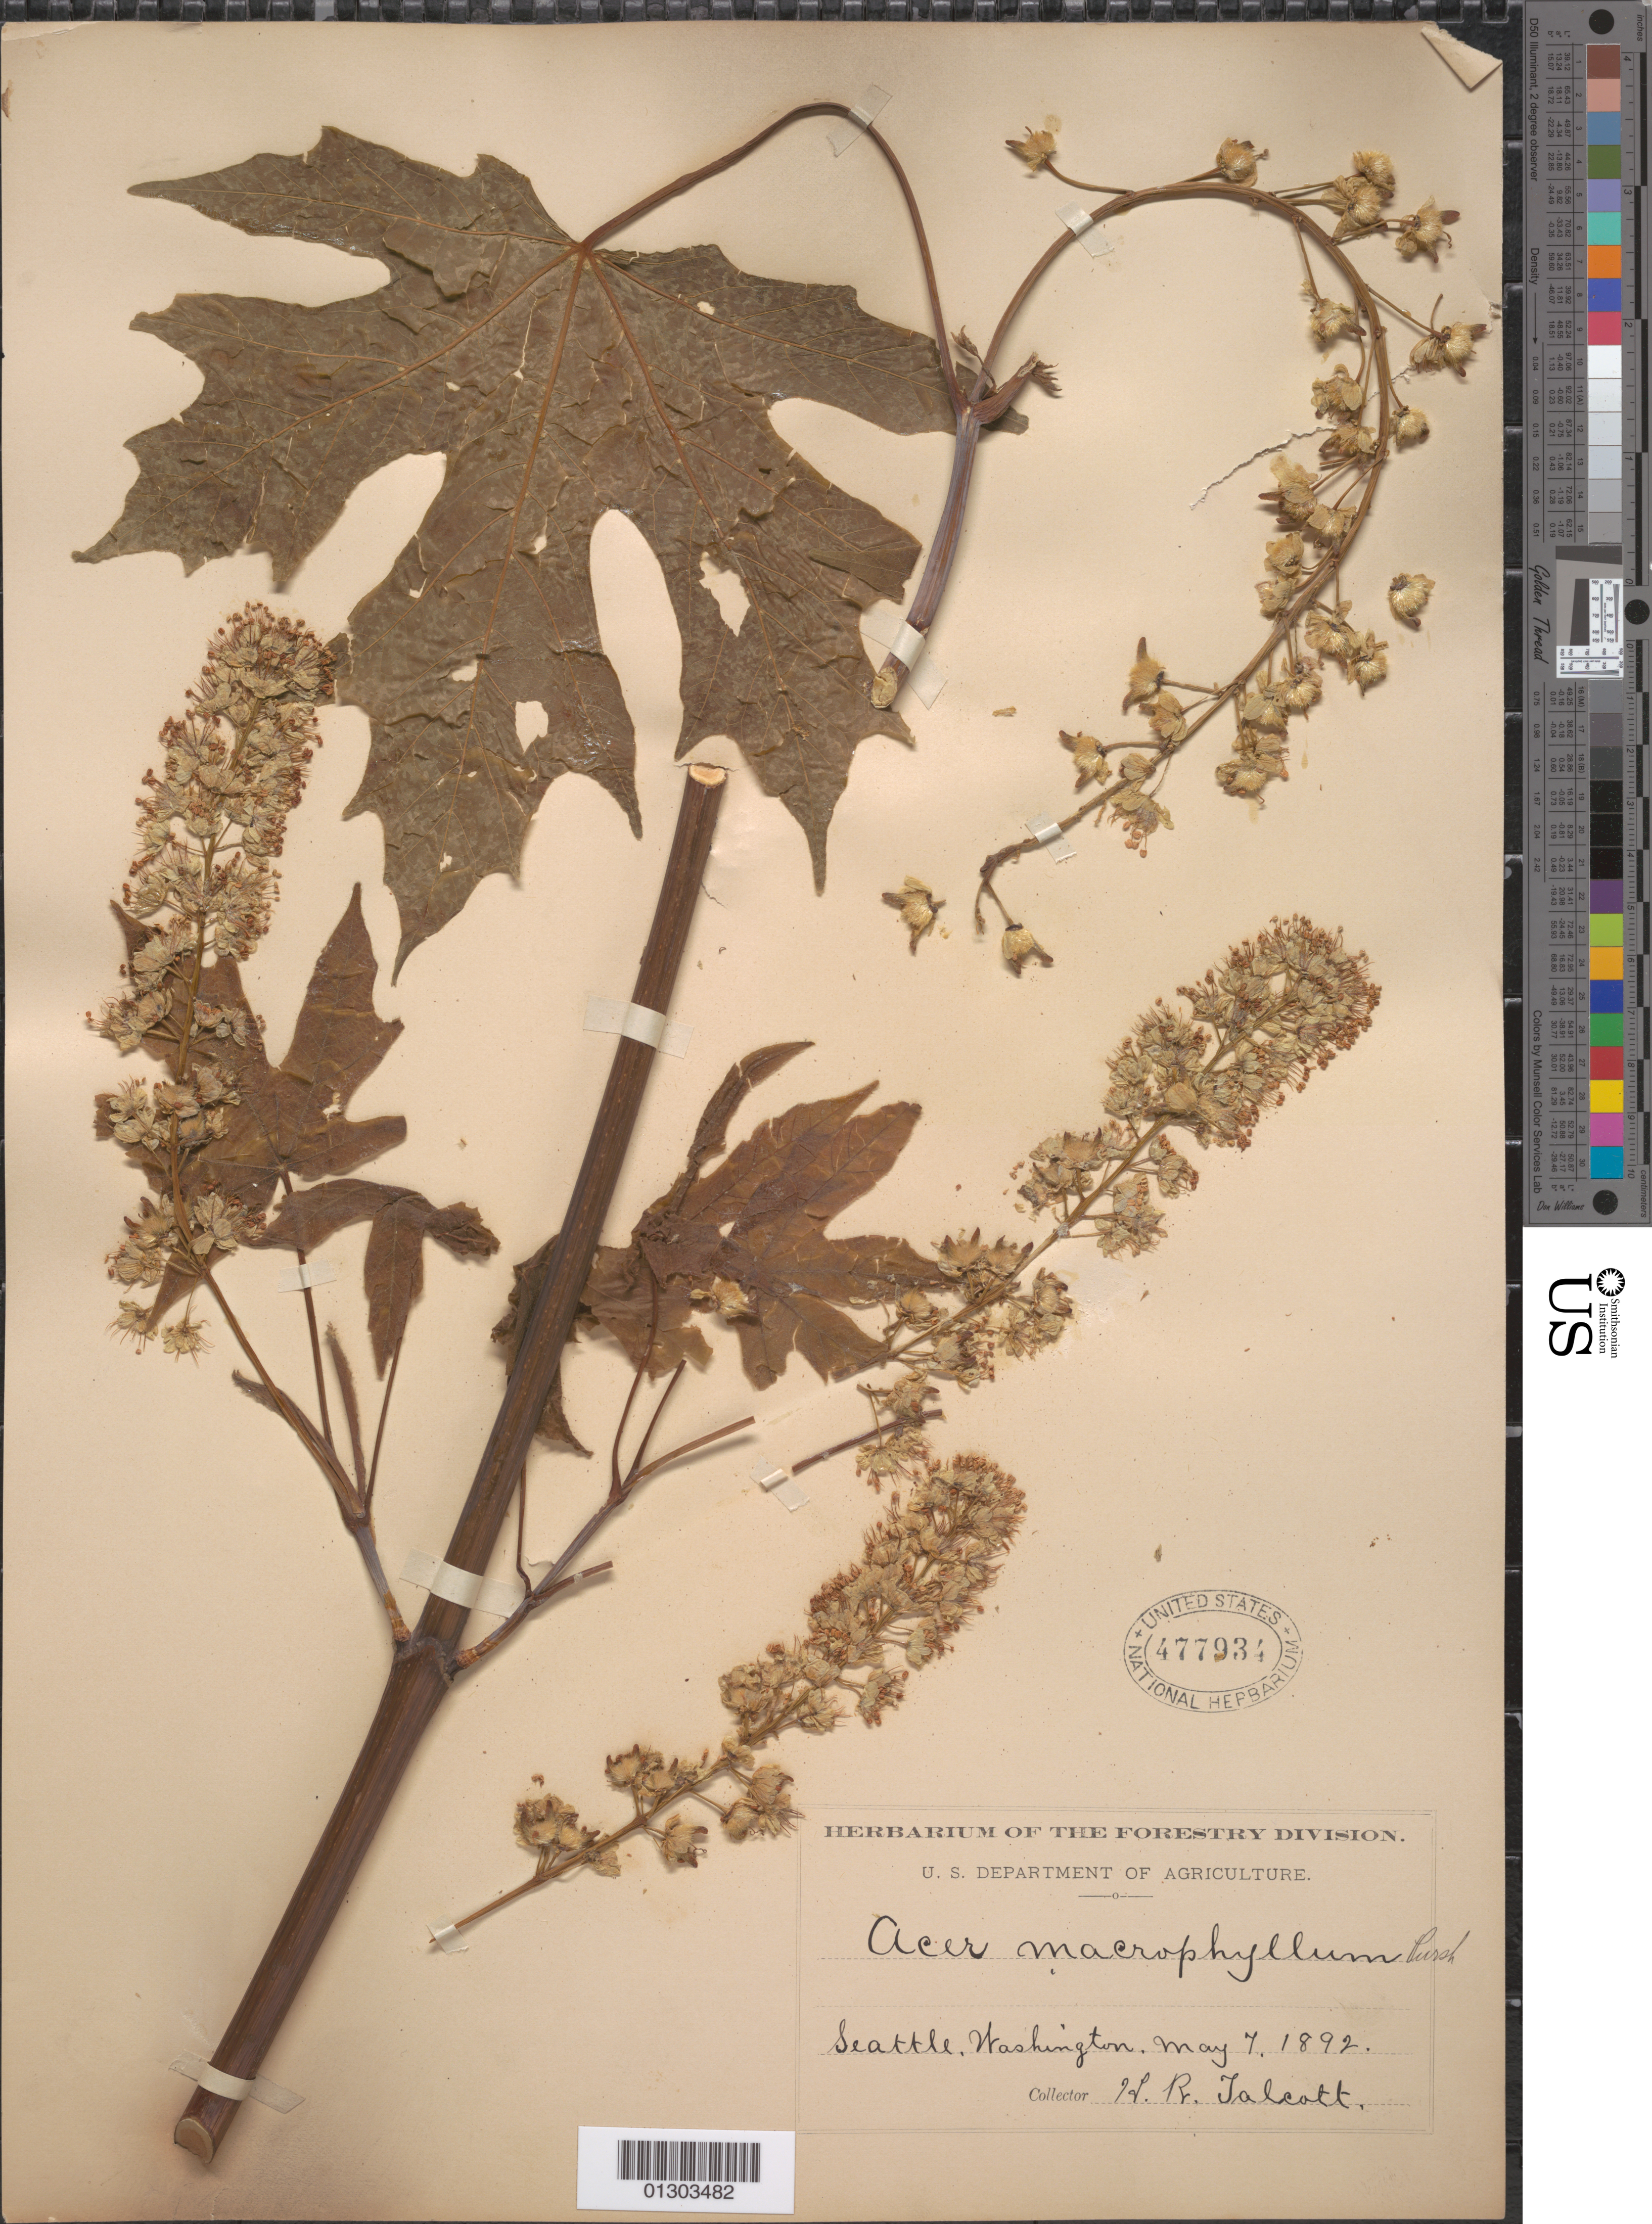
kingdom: Plantae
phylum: Tracheophyta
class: Magnoliopsida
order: Sapindales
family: Sapindaceae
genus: Acer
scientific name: Acer macrophyllum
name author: Pursh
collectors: H. Talcott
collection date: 1892-05-07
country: United States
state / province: Washington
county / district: King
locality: Seattle.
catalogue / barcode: US 477934